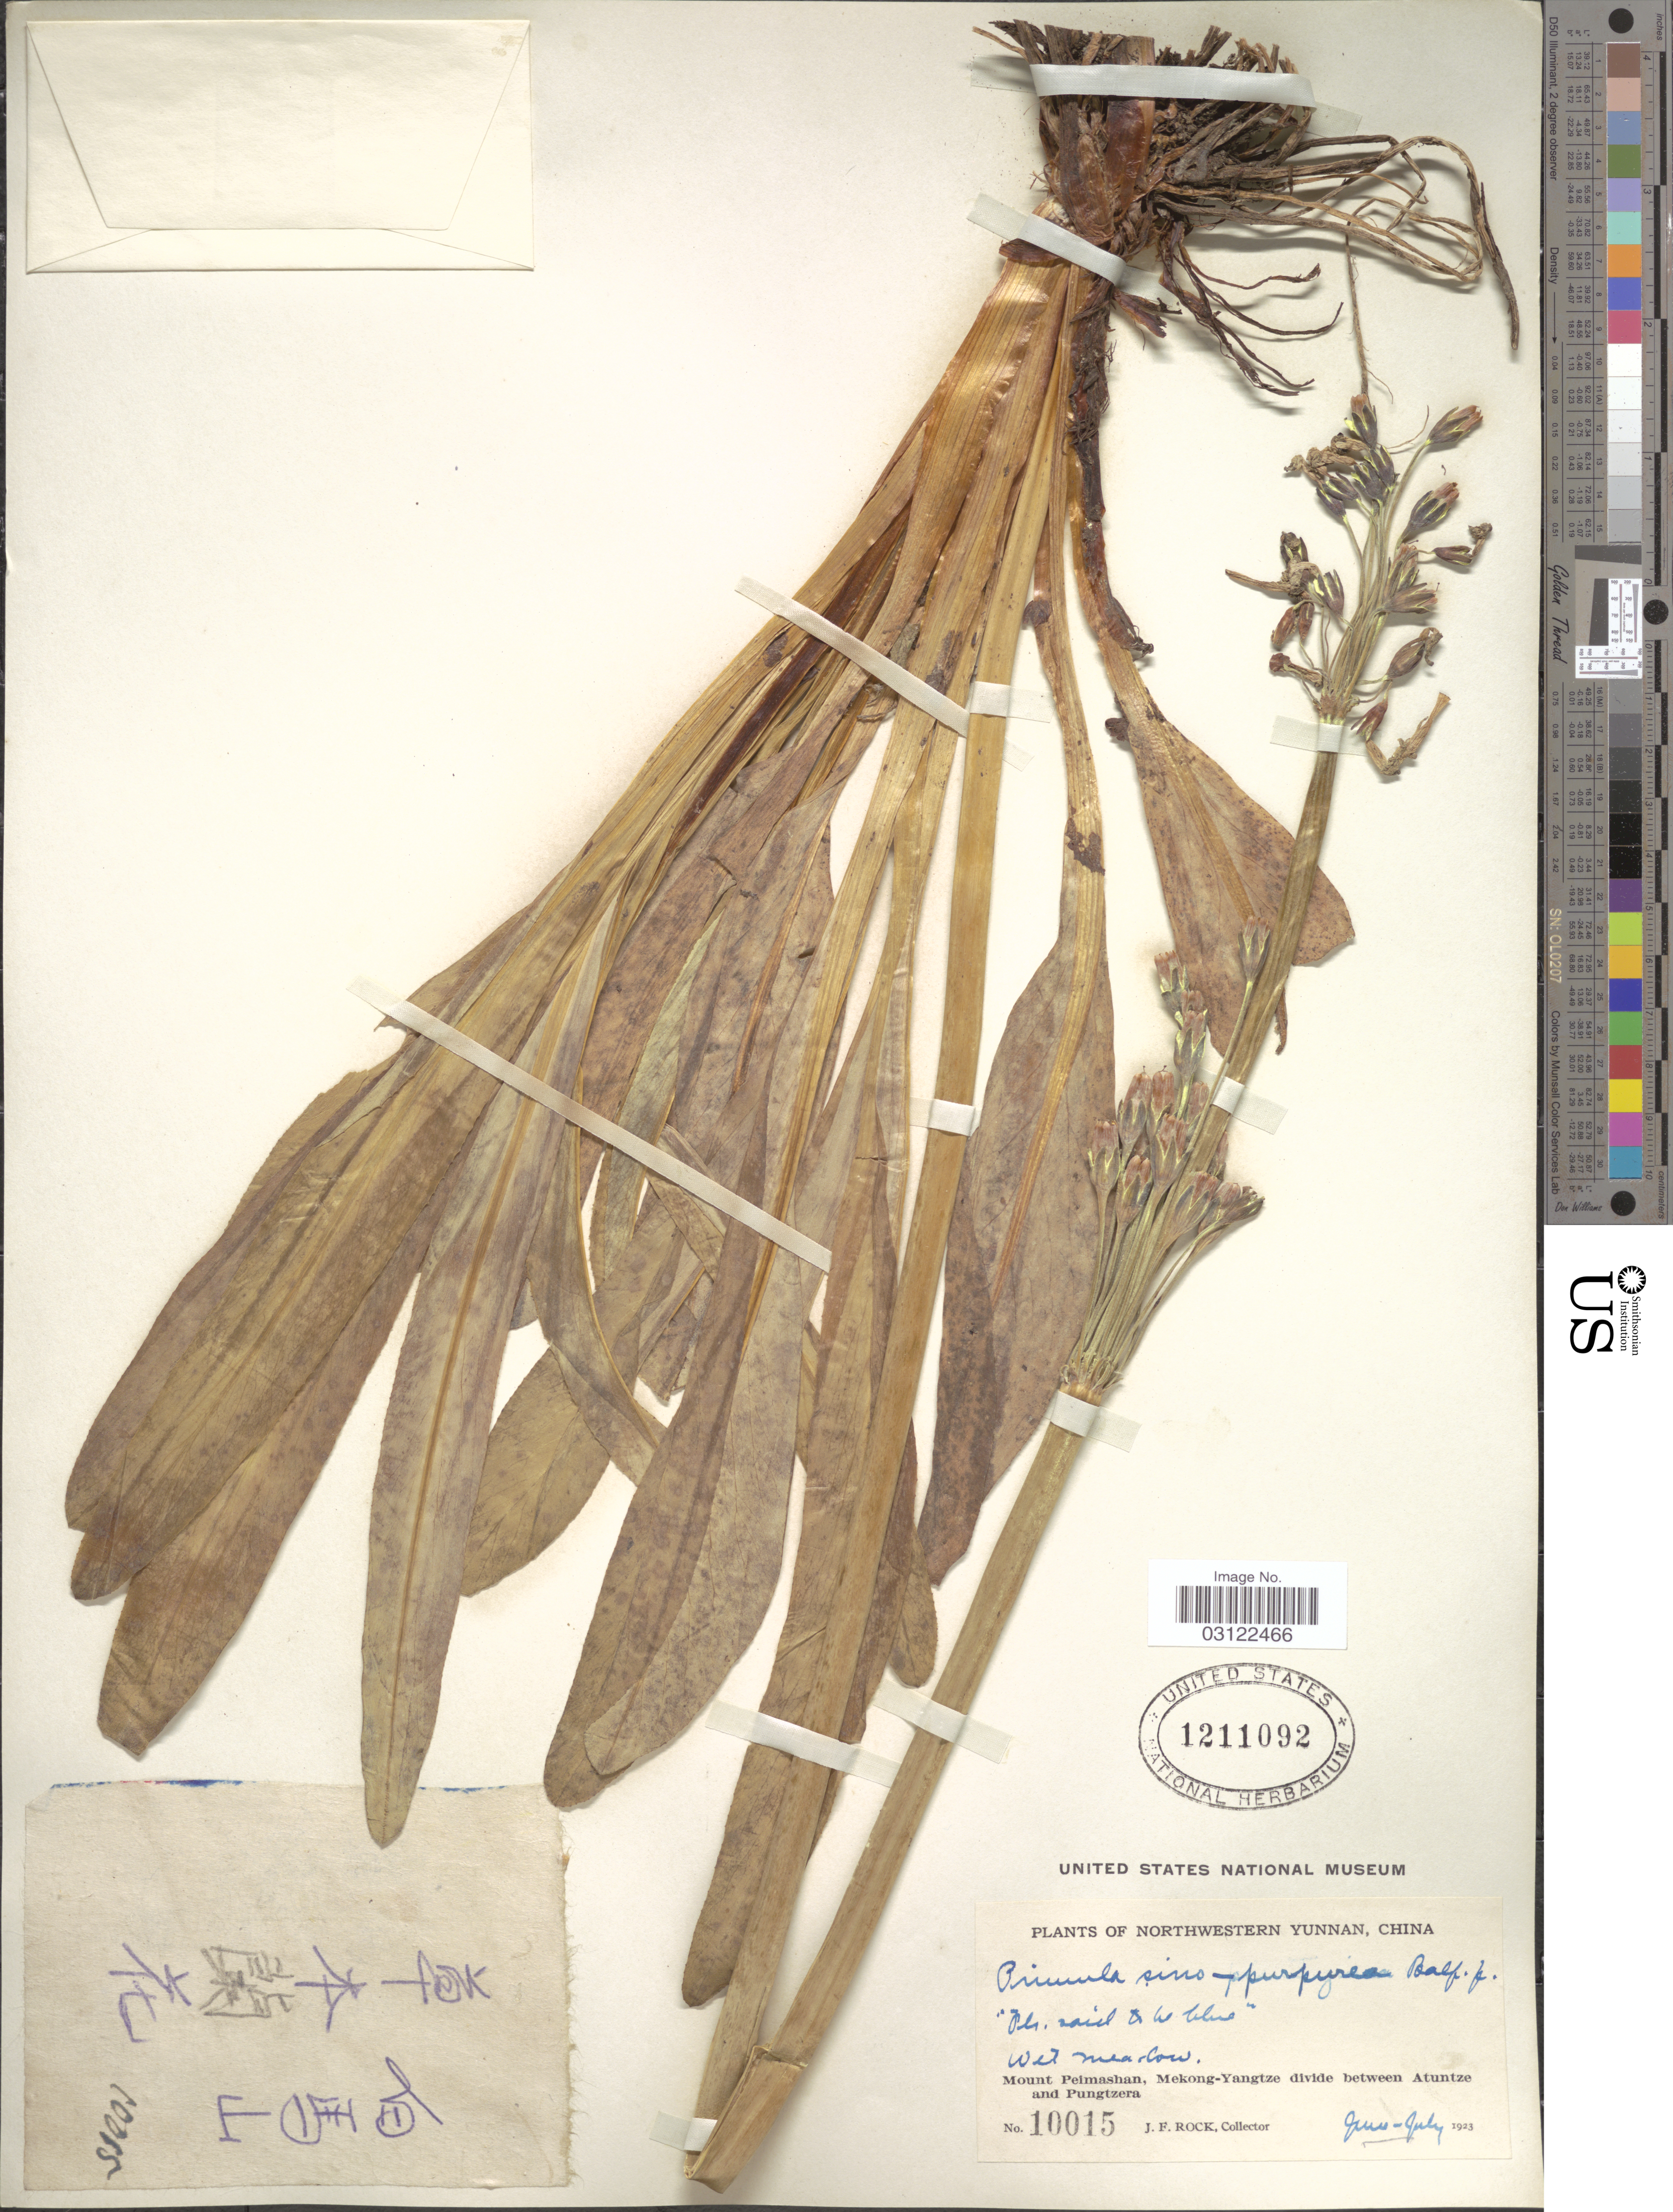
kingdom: Plantae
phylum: Tracheophyta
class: Magnoliopsida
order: Ericales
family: Primulaceae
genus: Primula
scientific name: Primula sinopurpurea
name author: Balf. f. ex Hutch.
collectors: J. Rock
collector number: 10015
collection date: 1923-06/1923-07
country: China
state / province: Yunnan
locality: Northwestern Yunnan. Mount Peimashan, Mekong-Yangtze divide between Atuntze and Pungtzera.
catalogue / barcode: US 1211092